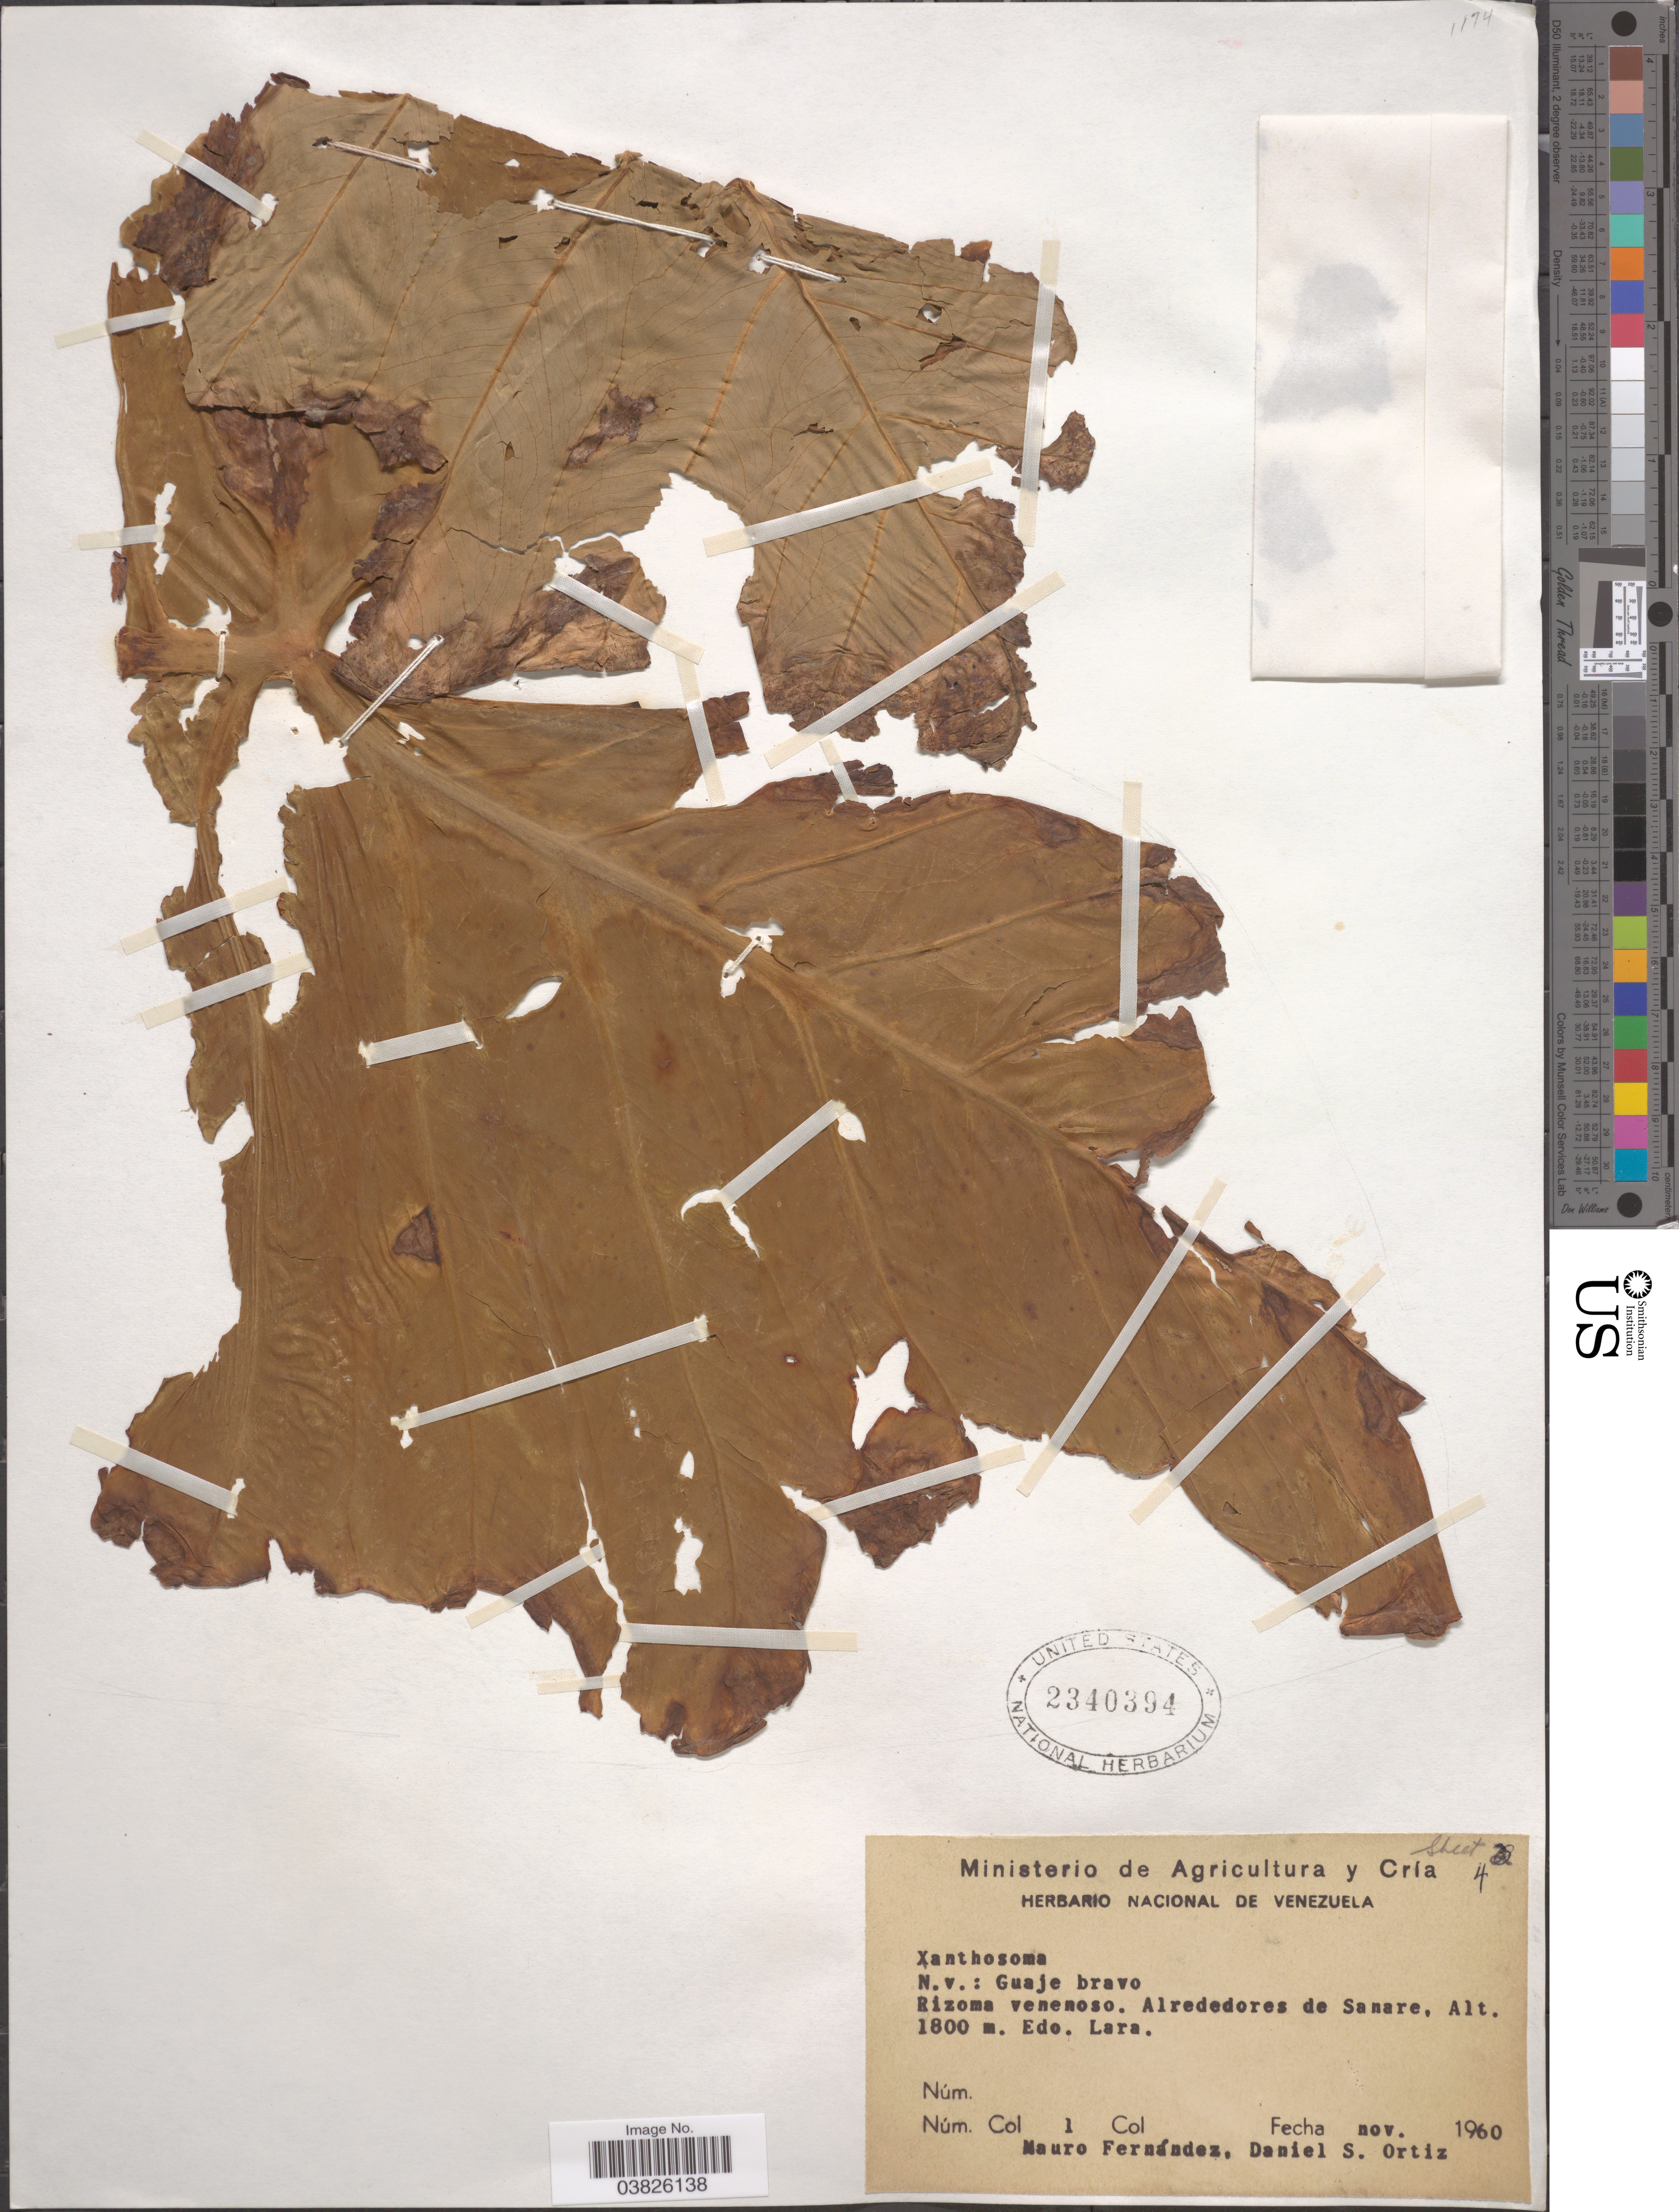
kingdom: Plantae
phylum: Tracheophyta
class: Liliopsida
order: Alismatales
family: Araceae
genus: Xanthosoma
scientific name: Xanthosoma sp.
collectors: M. Fernández & D. Ortiz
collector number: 1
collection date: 1960-11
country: Venezuela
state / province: Lara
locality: Alrededores de Sanare.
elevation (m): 1800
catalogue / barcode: US 2340394